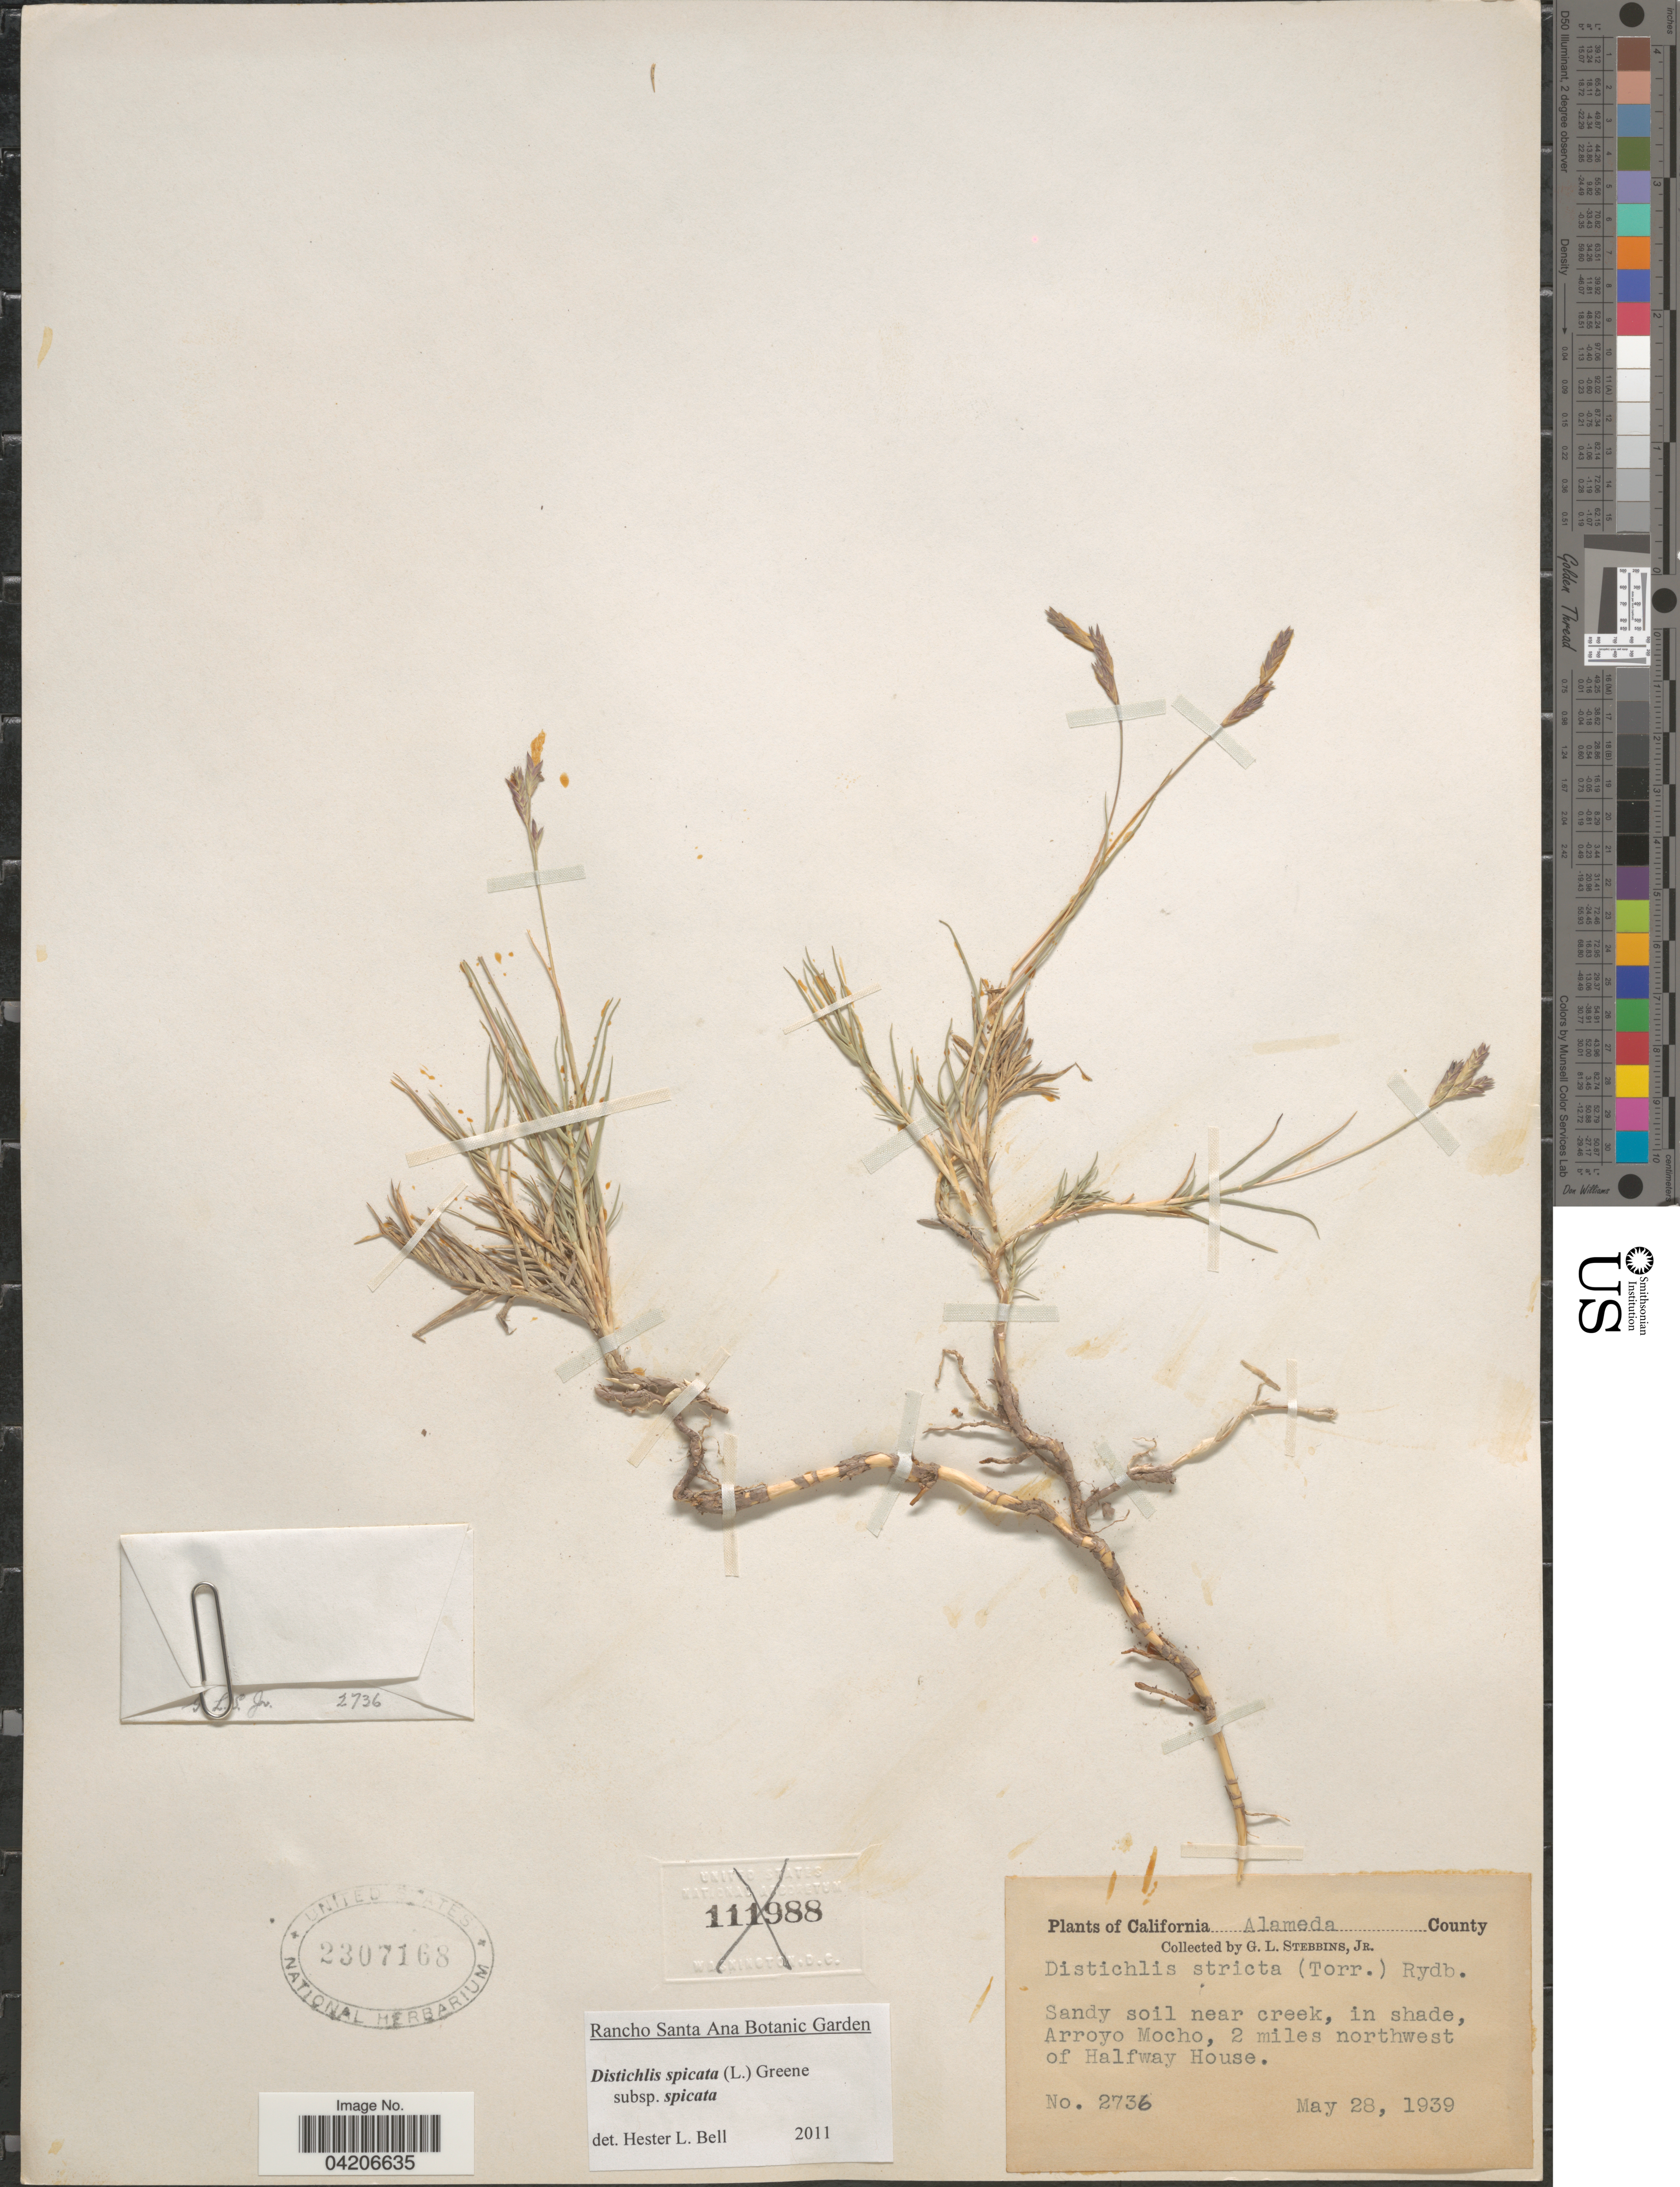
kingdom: Plantae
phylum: Tracheophyta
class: Liliopsida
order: Poales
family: Poaceae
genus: Distichlis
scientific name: Distichlis spicata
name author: (L.) Greene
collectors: G. L. Stebbins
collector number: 2736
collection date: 1939-05-28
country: United States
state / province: California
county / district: Alameda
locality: Alameda County. Arroyo Mocho, 2 miles northwest of Halfway House.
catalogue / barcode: US 2307168